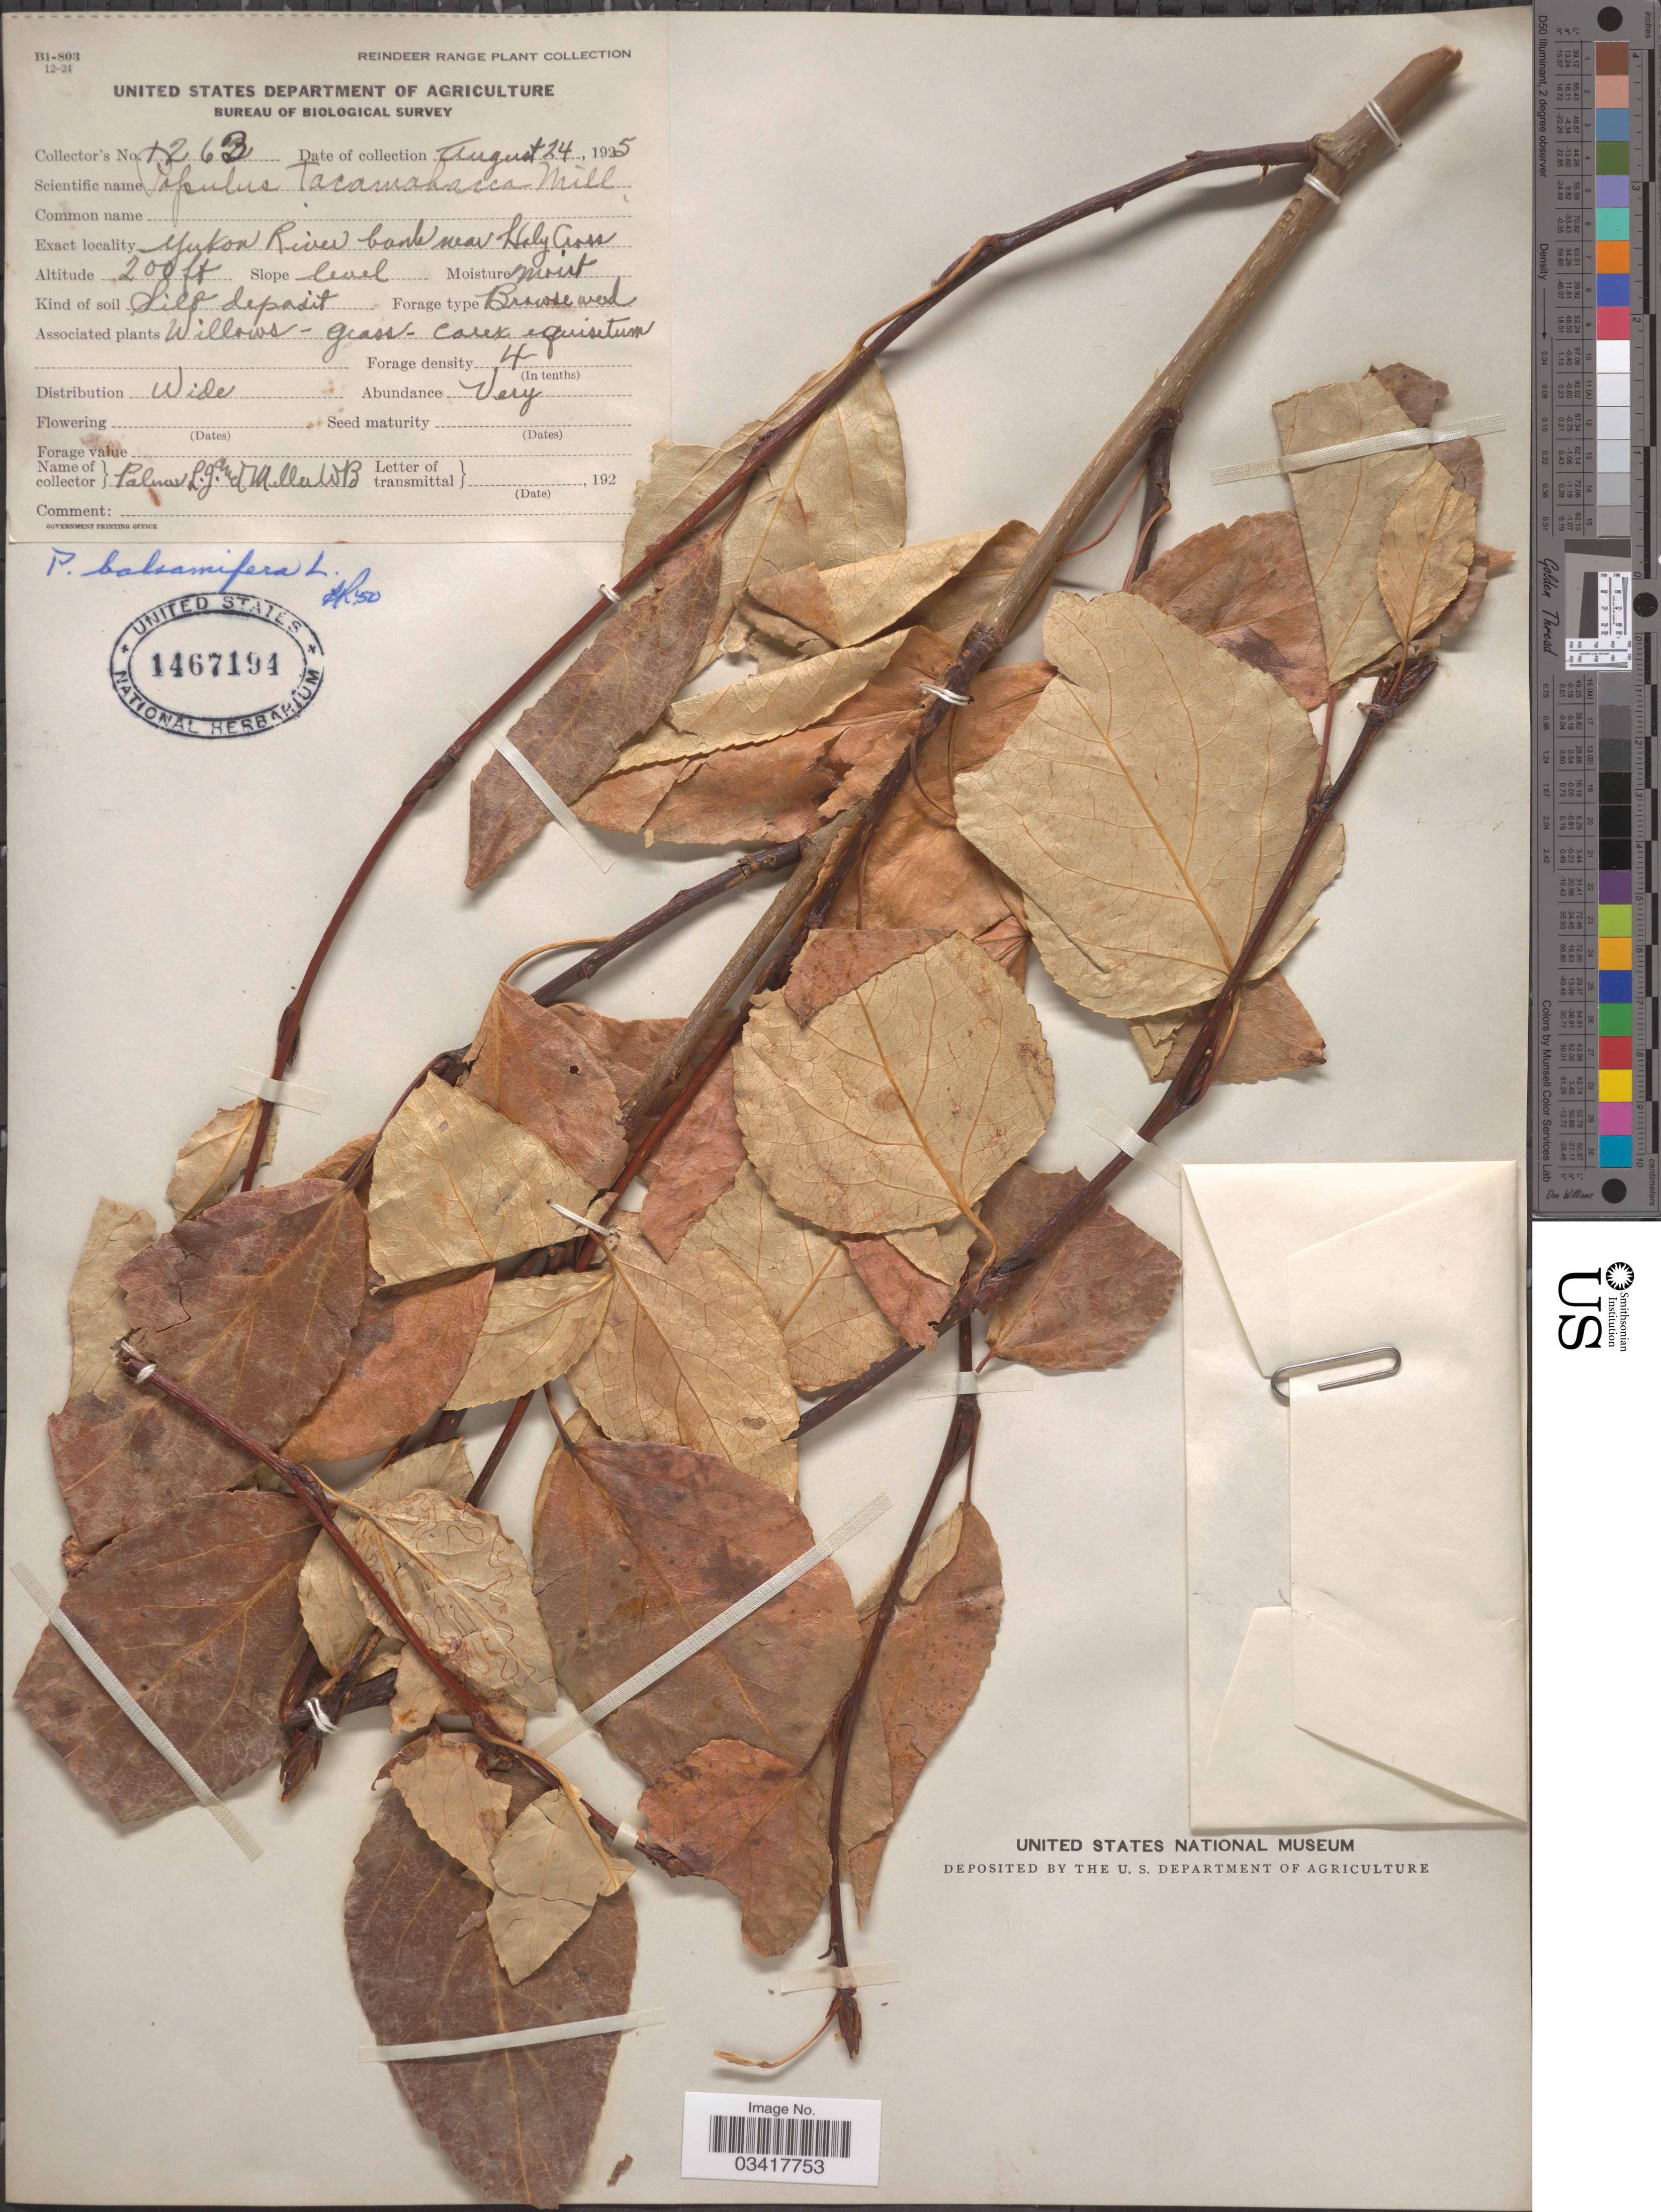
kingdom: Plantae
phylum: Tracheophyta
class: Magnoliopsida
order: Malpighiales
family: Salicaceae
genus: Populus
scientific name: Populus balsamifera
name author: L.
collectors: L. J. Palmer & W. Miller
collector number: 1263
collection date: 1925-08-24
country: Canada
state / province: Yukon Territory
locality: Yukon River bank near Holy Cross.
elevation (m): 61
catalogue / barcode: US 1467194